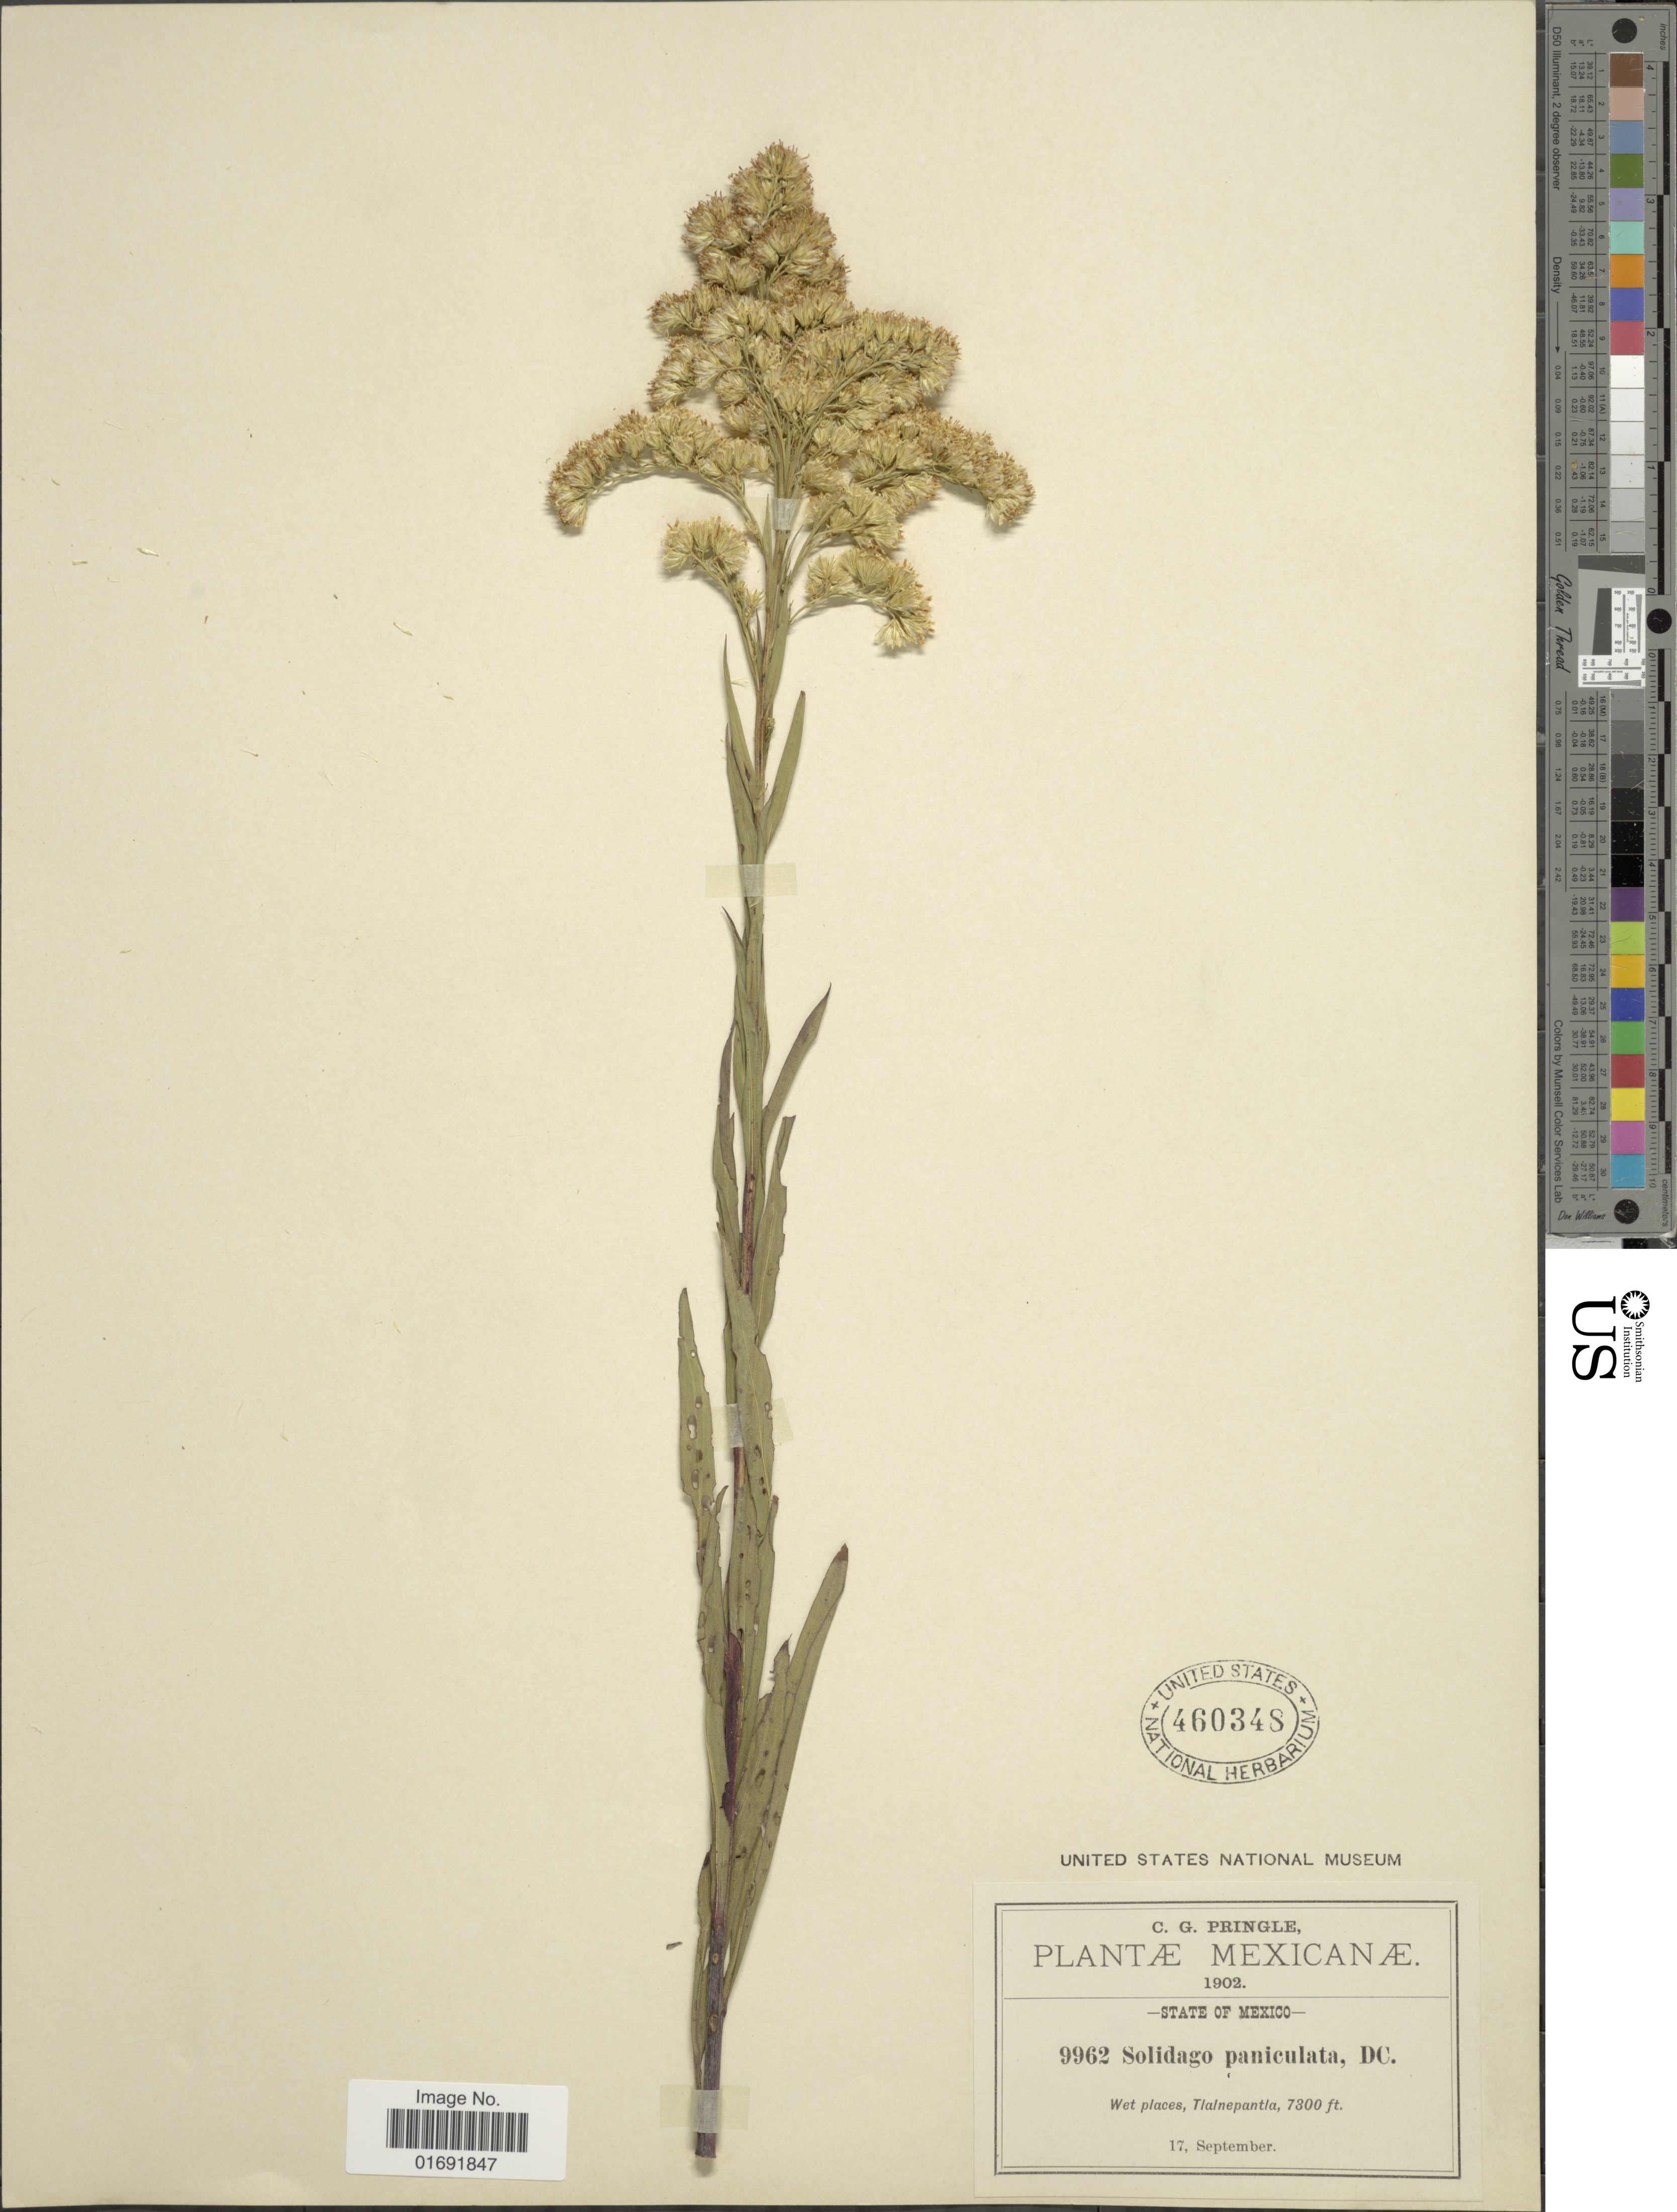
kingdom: Plantae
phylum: Tracheophyta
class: Magnoliopsida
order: Asterales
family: Asteraceae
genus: Solidago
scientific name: Solidago paniculata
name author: DC.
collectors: C. G. Pringle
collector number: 9962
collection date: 1902-09-17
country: Mexico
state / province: México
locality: Tlalnepantla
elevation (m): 2225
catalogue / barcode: US 460348